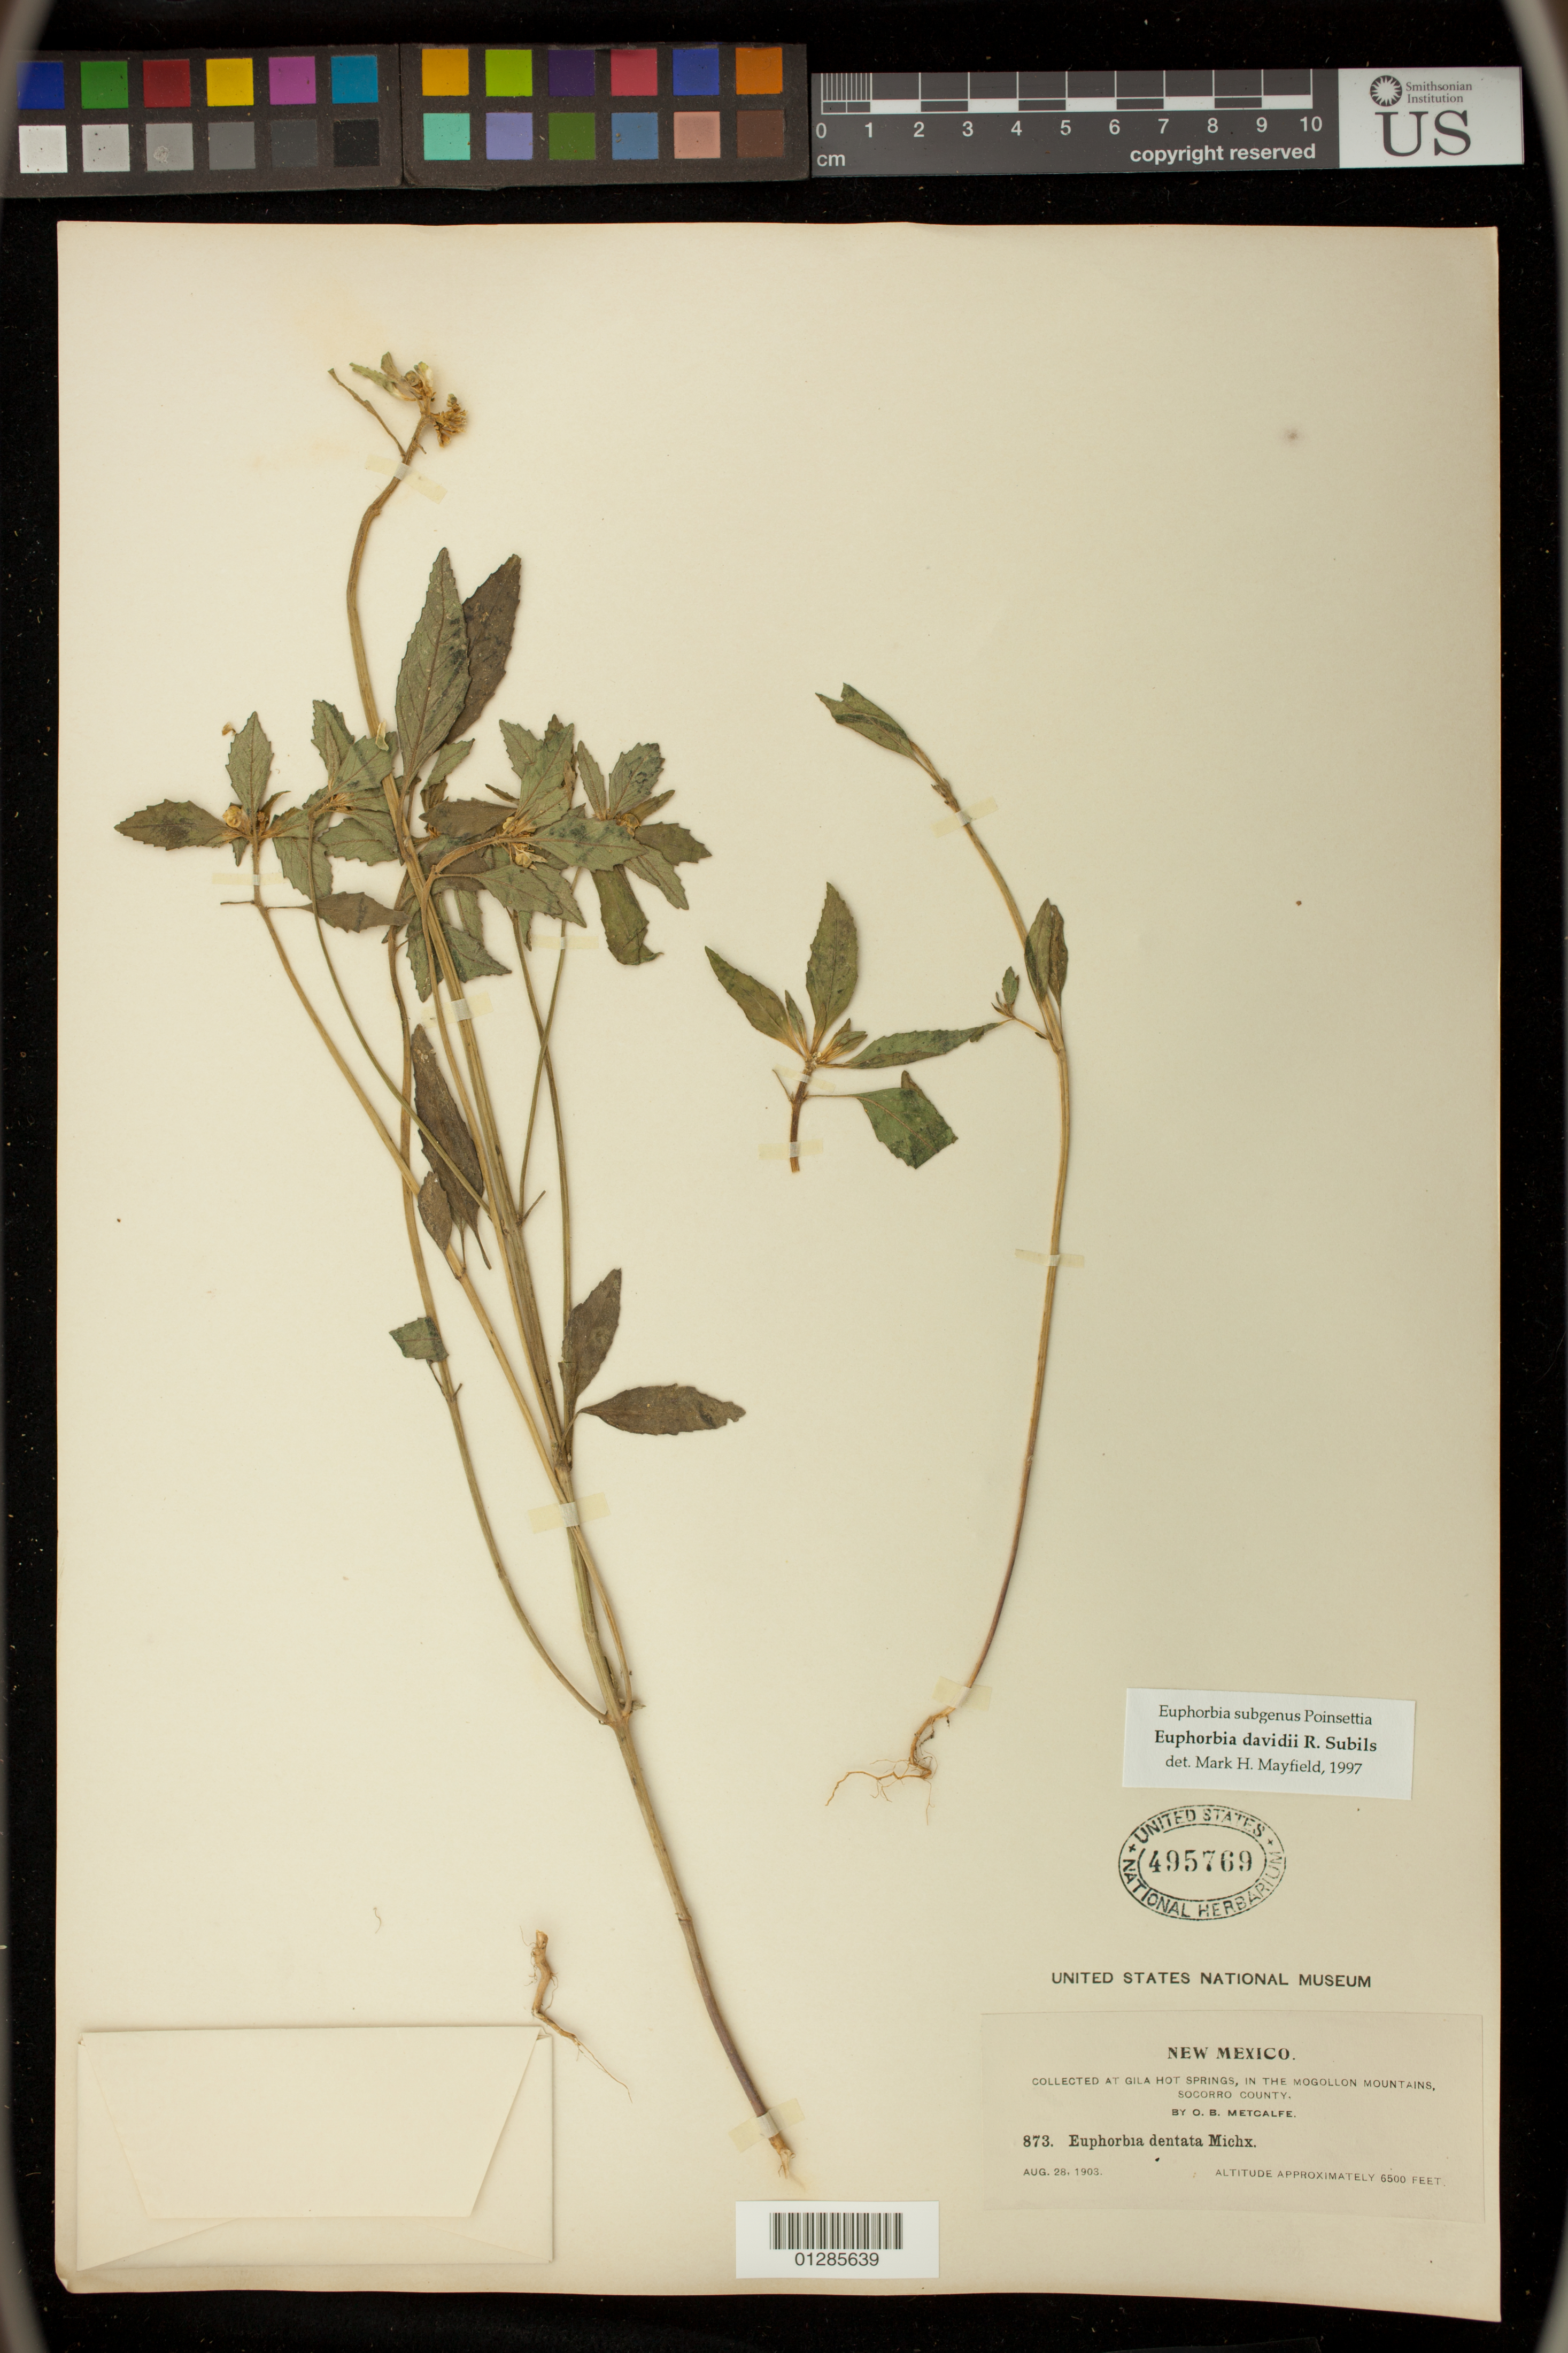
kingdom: Plantae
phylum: Tracheophyta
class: Magnoliopsida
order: Malpighiales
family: Euphorbiaceae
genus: Euphorbia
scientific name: Euphorbia davidii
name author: Subils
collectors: O. B. Metcalfe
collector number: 873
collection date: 1903-08-28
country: United States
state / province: New Mexico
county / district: Socorro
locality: Gila Hot Springs, in the Mogollon Mountains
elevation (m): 1981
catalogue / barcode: US 495769